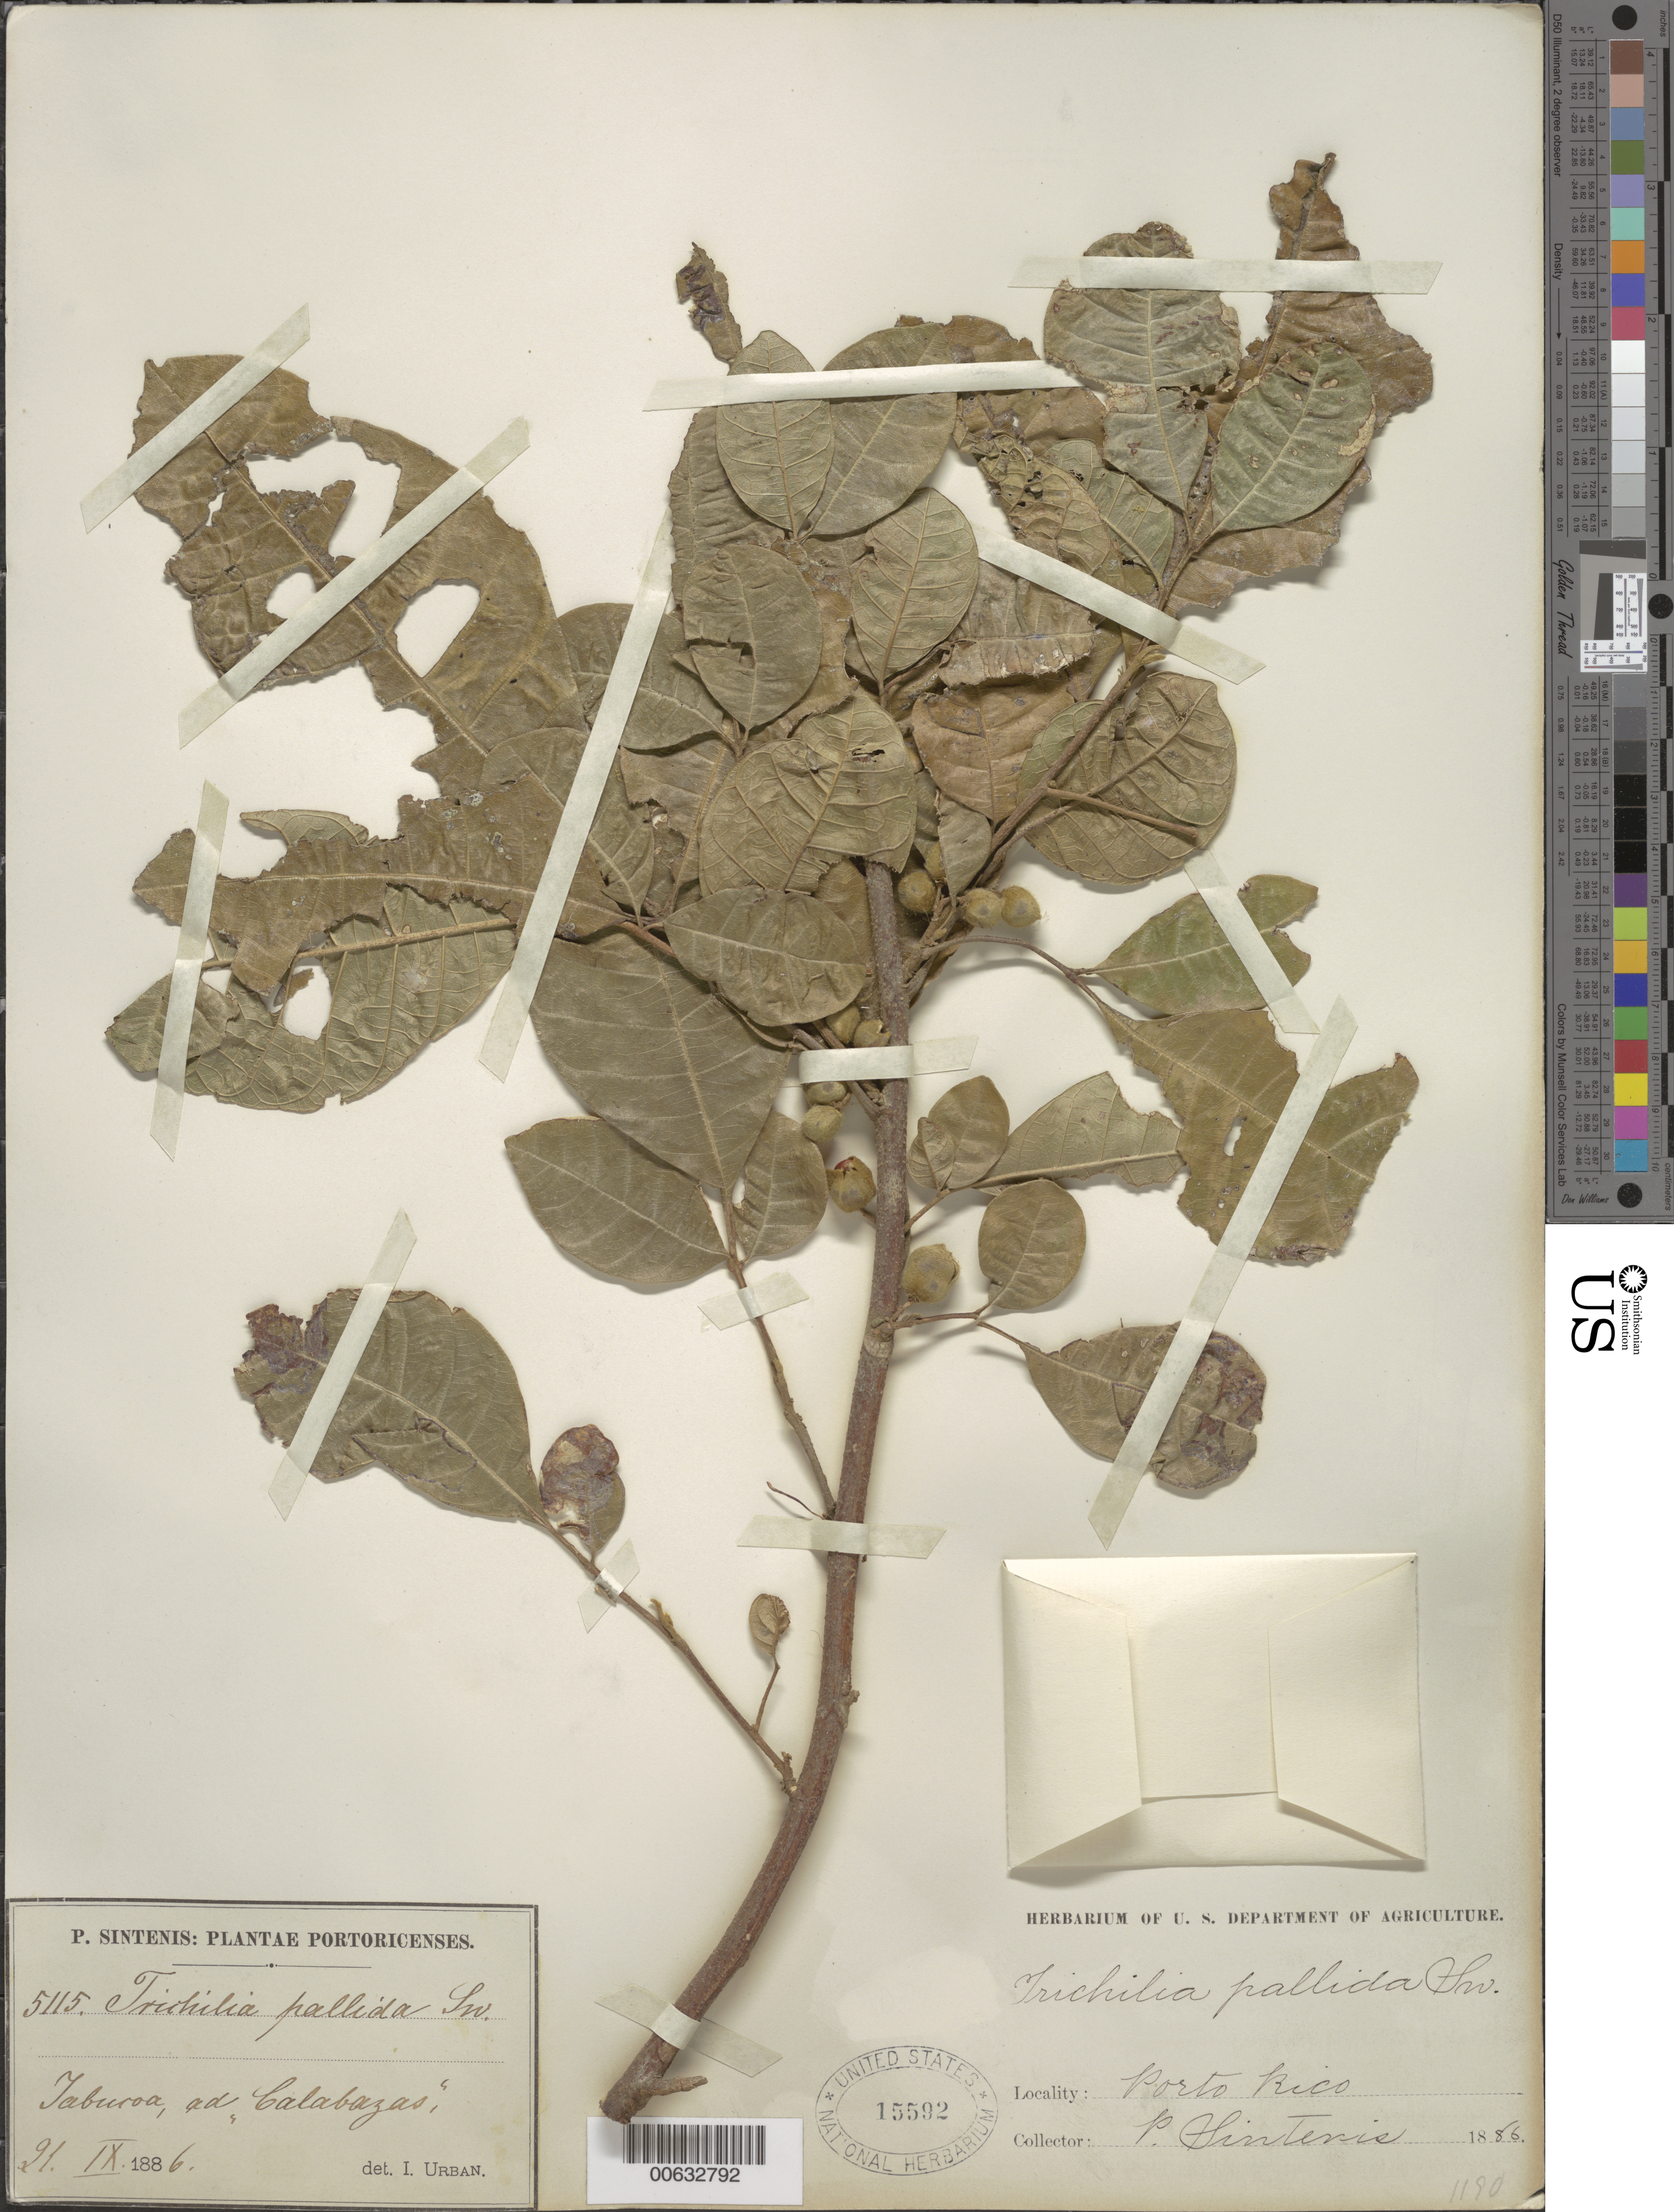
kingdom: Plantae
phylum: Tracheophyta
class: Magnoliopsida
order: Sapindales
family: Meliaceae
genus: Trichilia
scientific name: Trichilia pallida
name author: Sw.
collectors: P. Sintenis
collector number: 5115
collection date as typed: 21 Sep 1886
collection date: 1886-09-21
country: Puerto Rico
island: Greater Antilles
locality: Yabucoa, ad 'Calabazas'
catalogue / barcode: US 15592